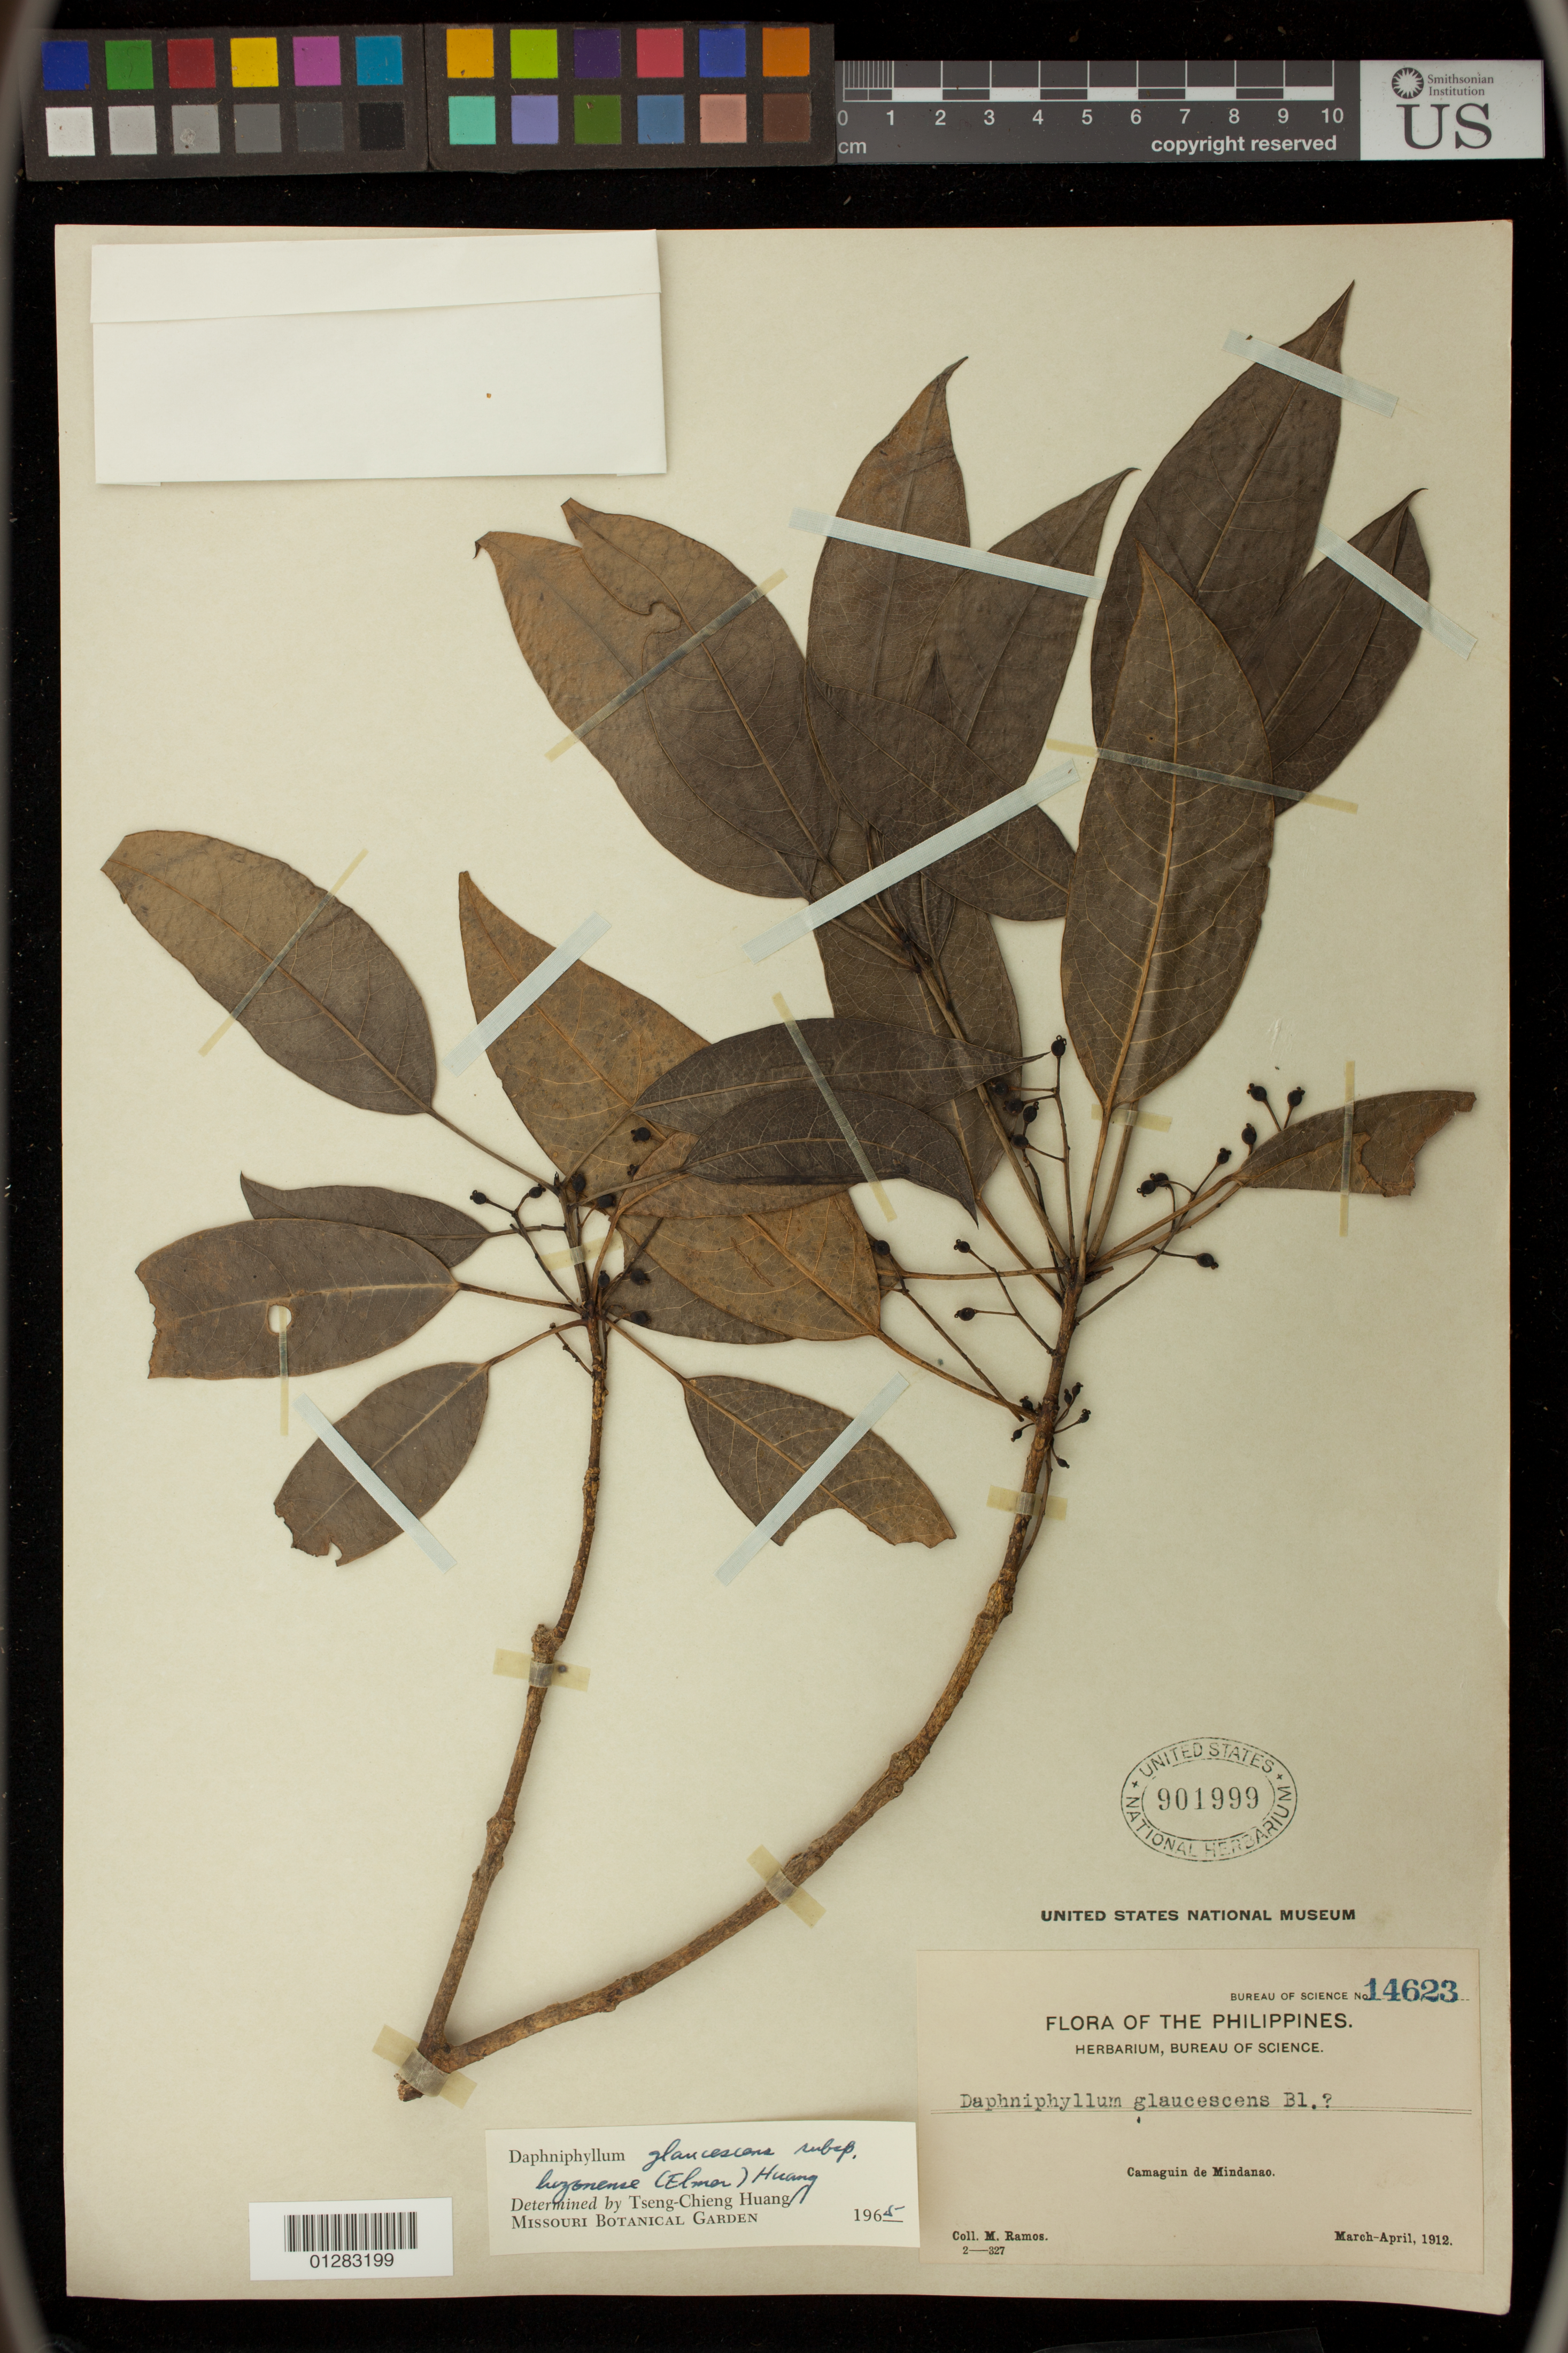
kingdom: Plantae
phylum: Tracheophyta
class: Magnoliopsida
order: Saxifragales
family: Daphniphyllaceae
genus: Daphniphyllum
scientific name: Daphniphyllum glaucescens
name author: Blume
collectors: M. Ramos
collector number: Bur. Sci. 14623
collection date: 1912-03/1912-04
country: Philippines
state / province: Northern Mindanao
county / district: Camiguin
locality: Camaguin de Mindanao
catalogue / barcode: US 901999